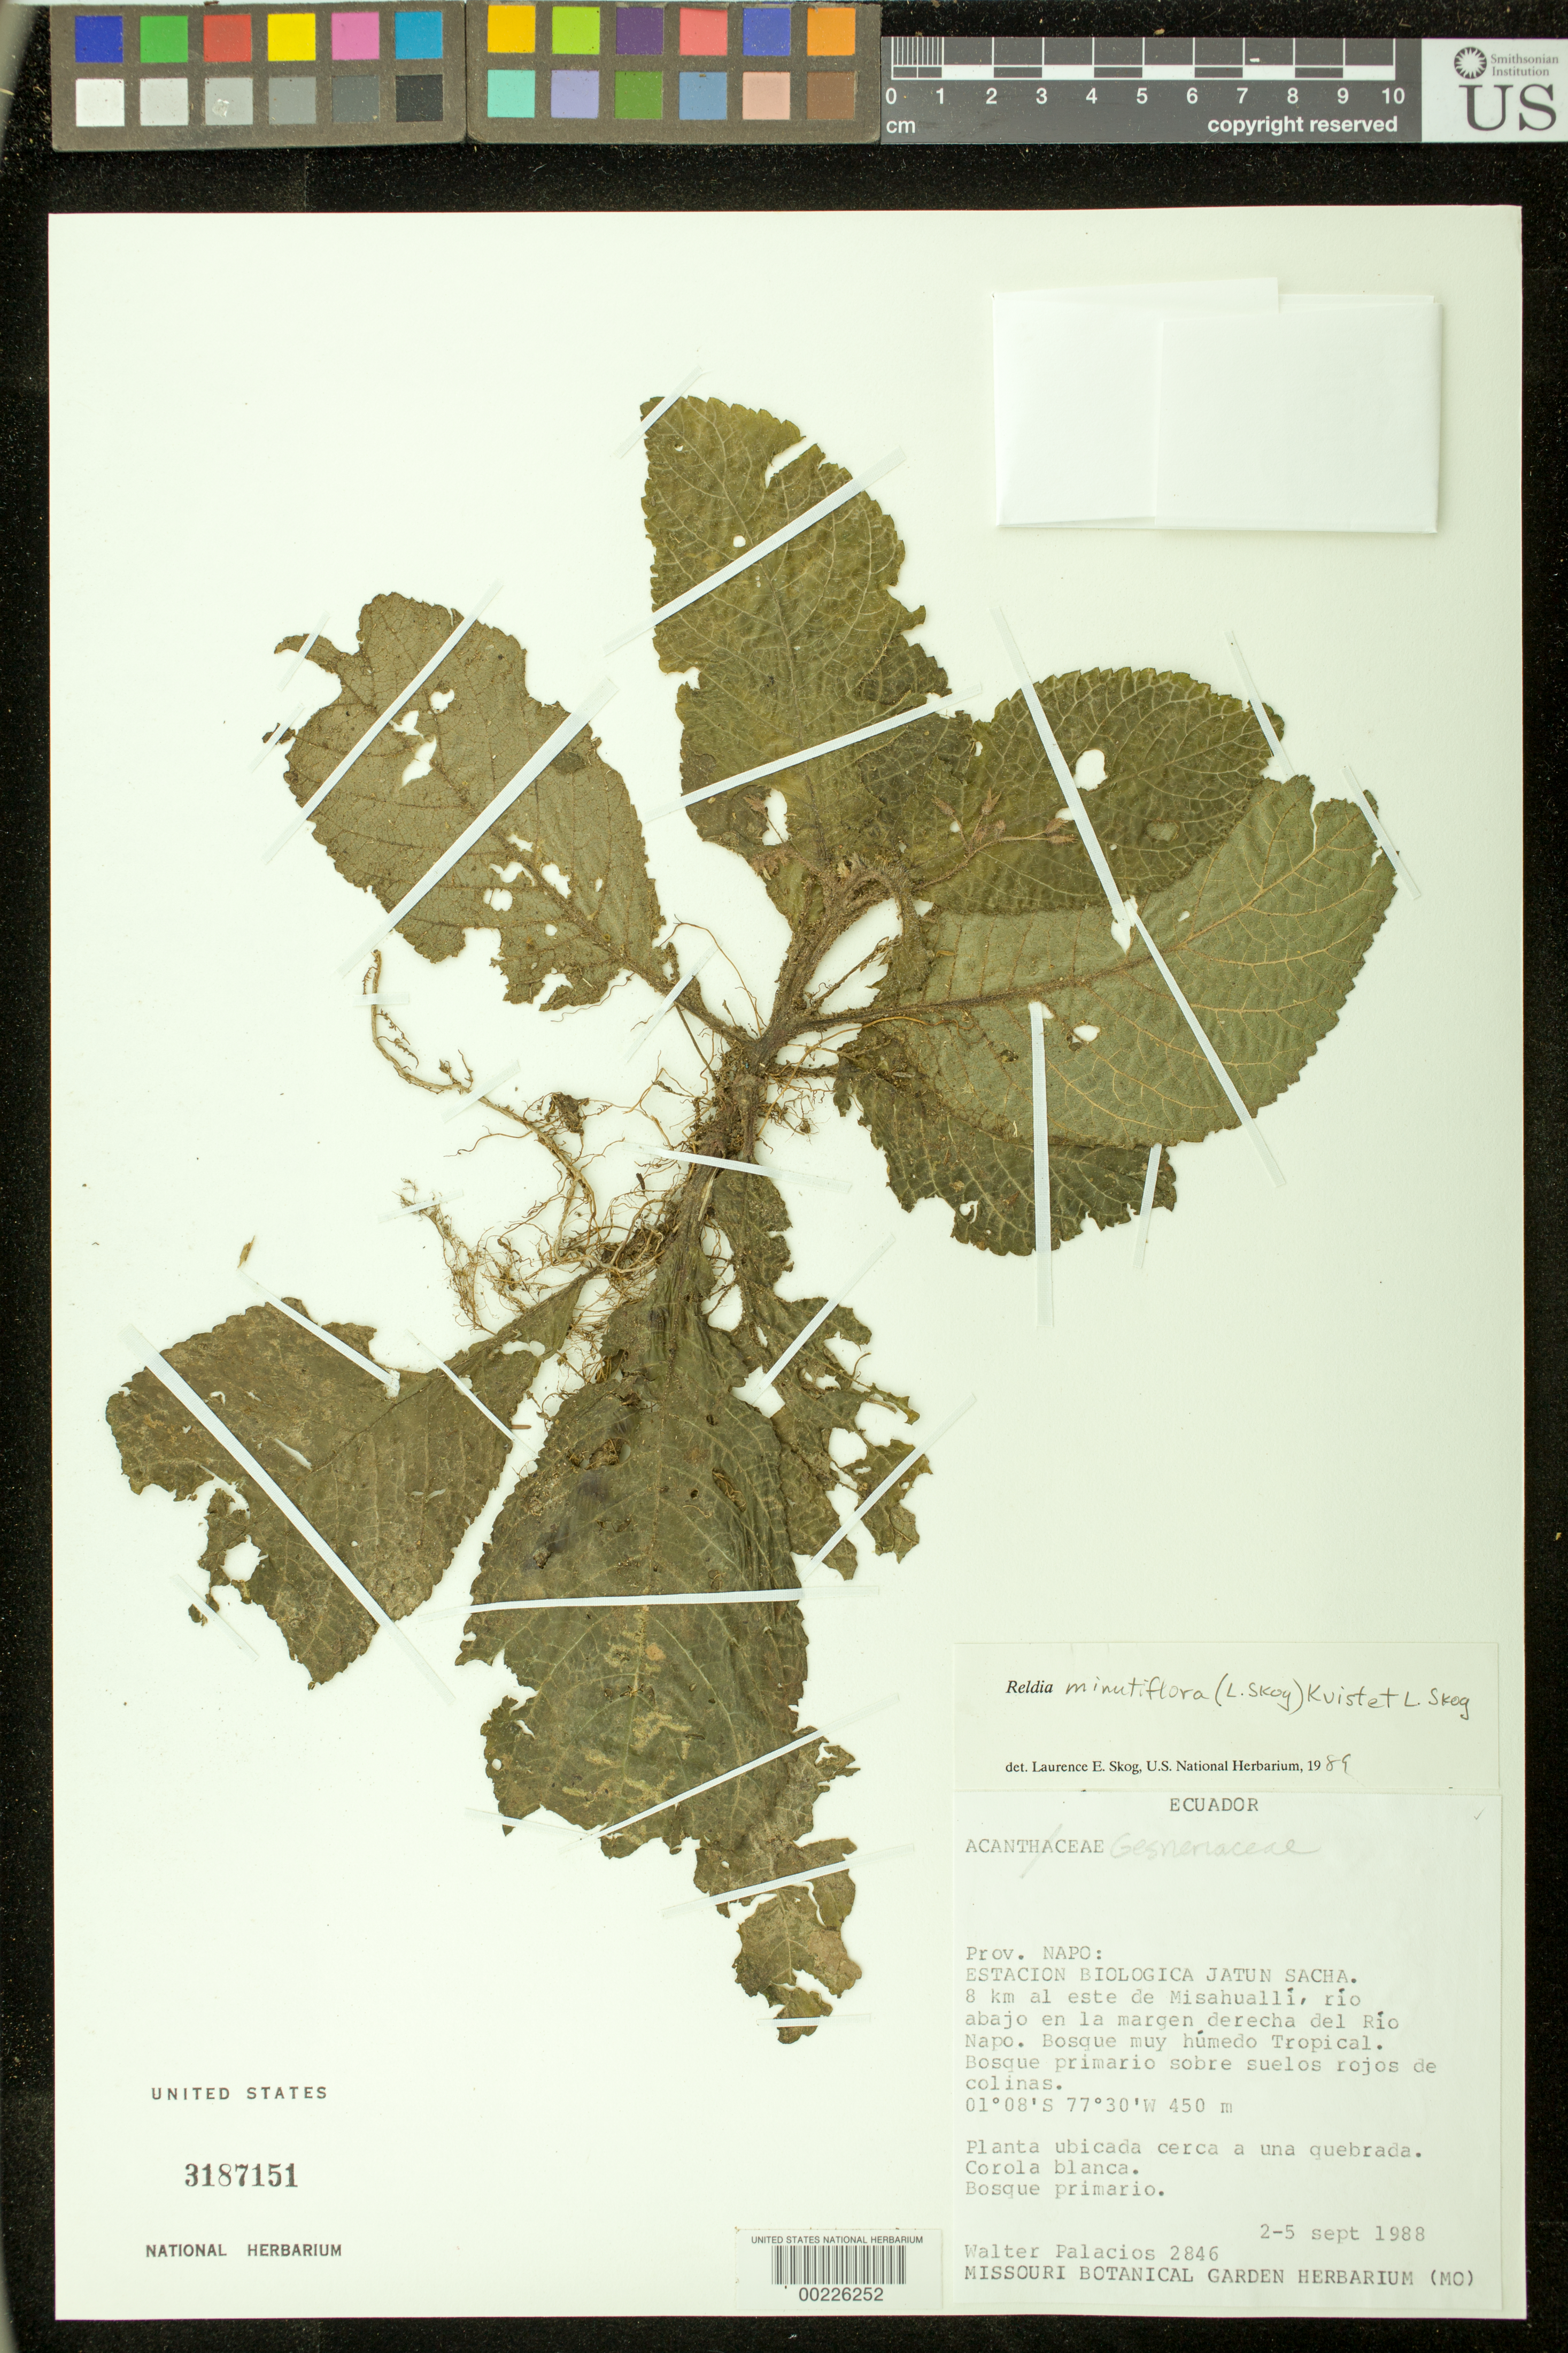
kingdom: Plantae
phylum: Tracheophyta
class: Magnoliopsida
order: Lamiales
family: Gesneriaceae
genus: Reldia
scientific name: Reldia minutiflora var. minutiflora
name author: (L.E. Skog) L.P. Kvist & L.E. Skog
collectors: W. Palacios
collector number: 2846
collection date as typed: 2-5 Sep 1988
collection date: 1988-09-02/1988-09-05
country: Ecuador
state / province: Napo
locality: Estacion Biologica Jatun Sacha, 8 km E of Misahualli, river above the right hand bank of Rio Napo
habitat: Very humid tropical forest, prim forest above red soil of hills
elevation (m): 450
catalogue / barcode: US 3187151